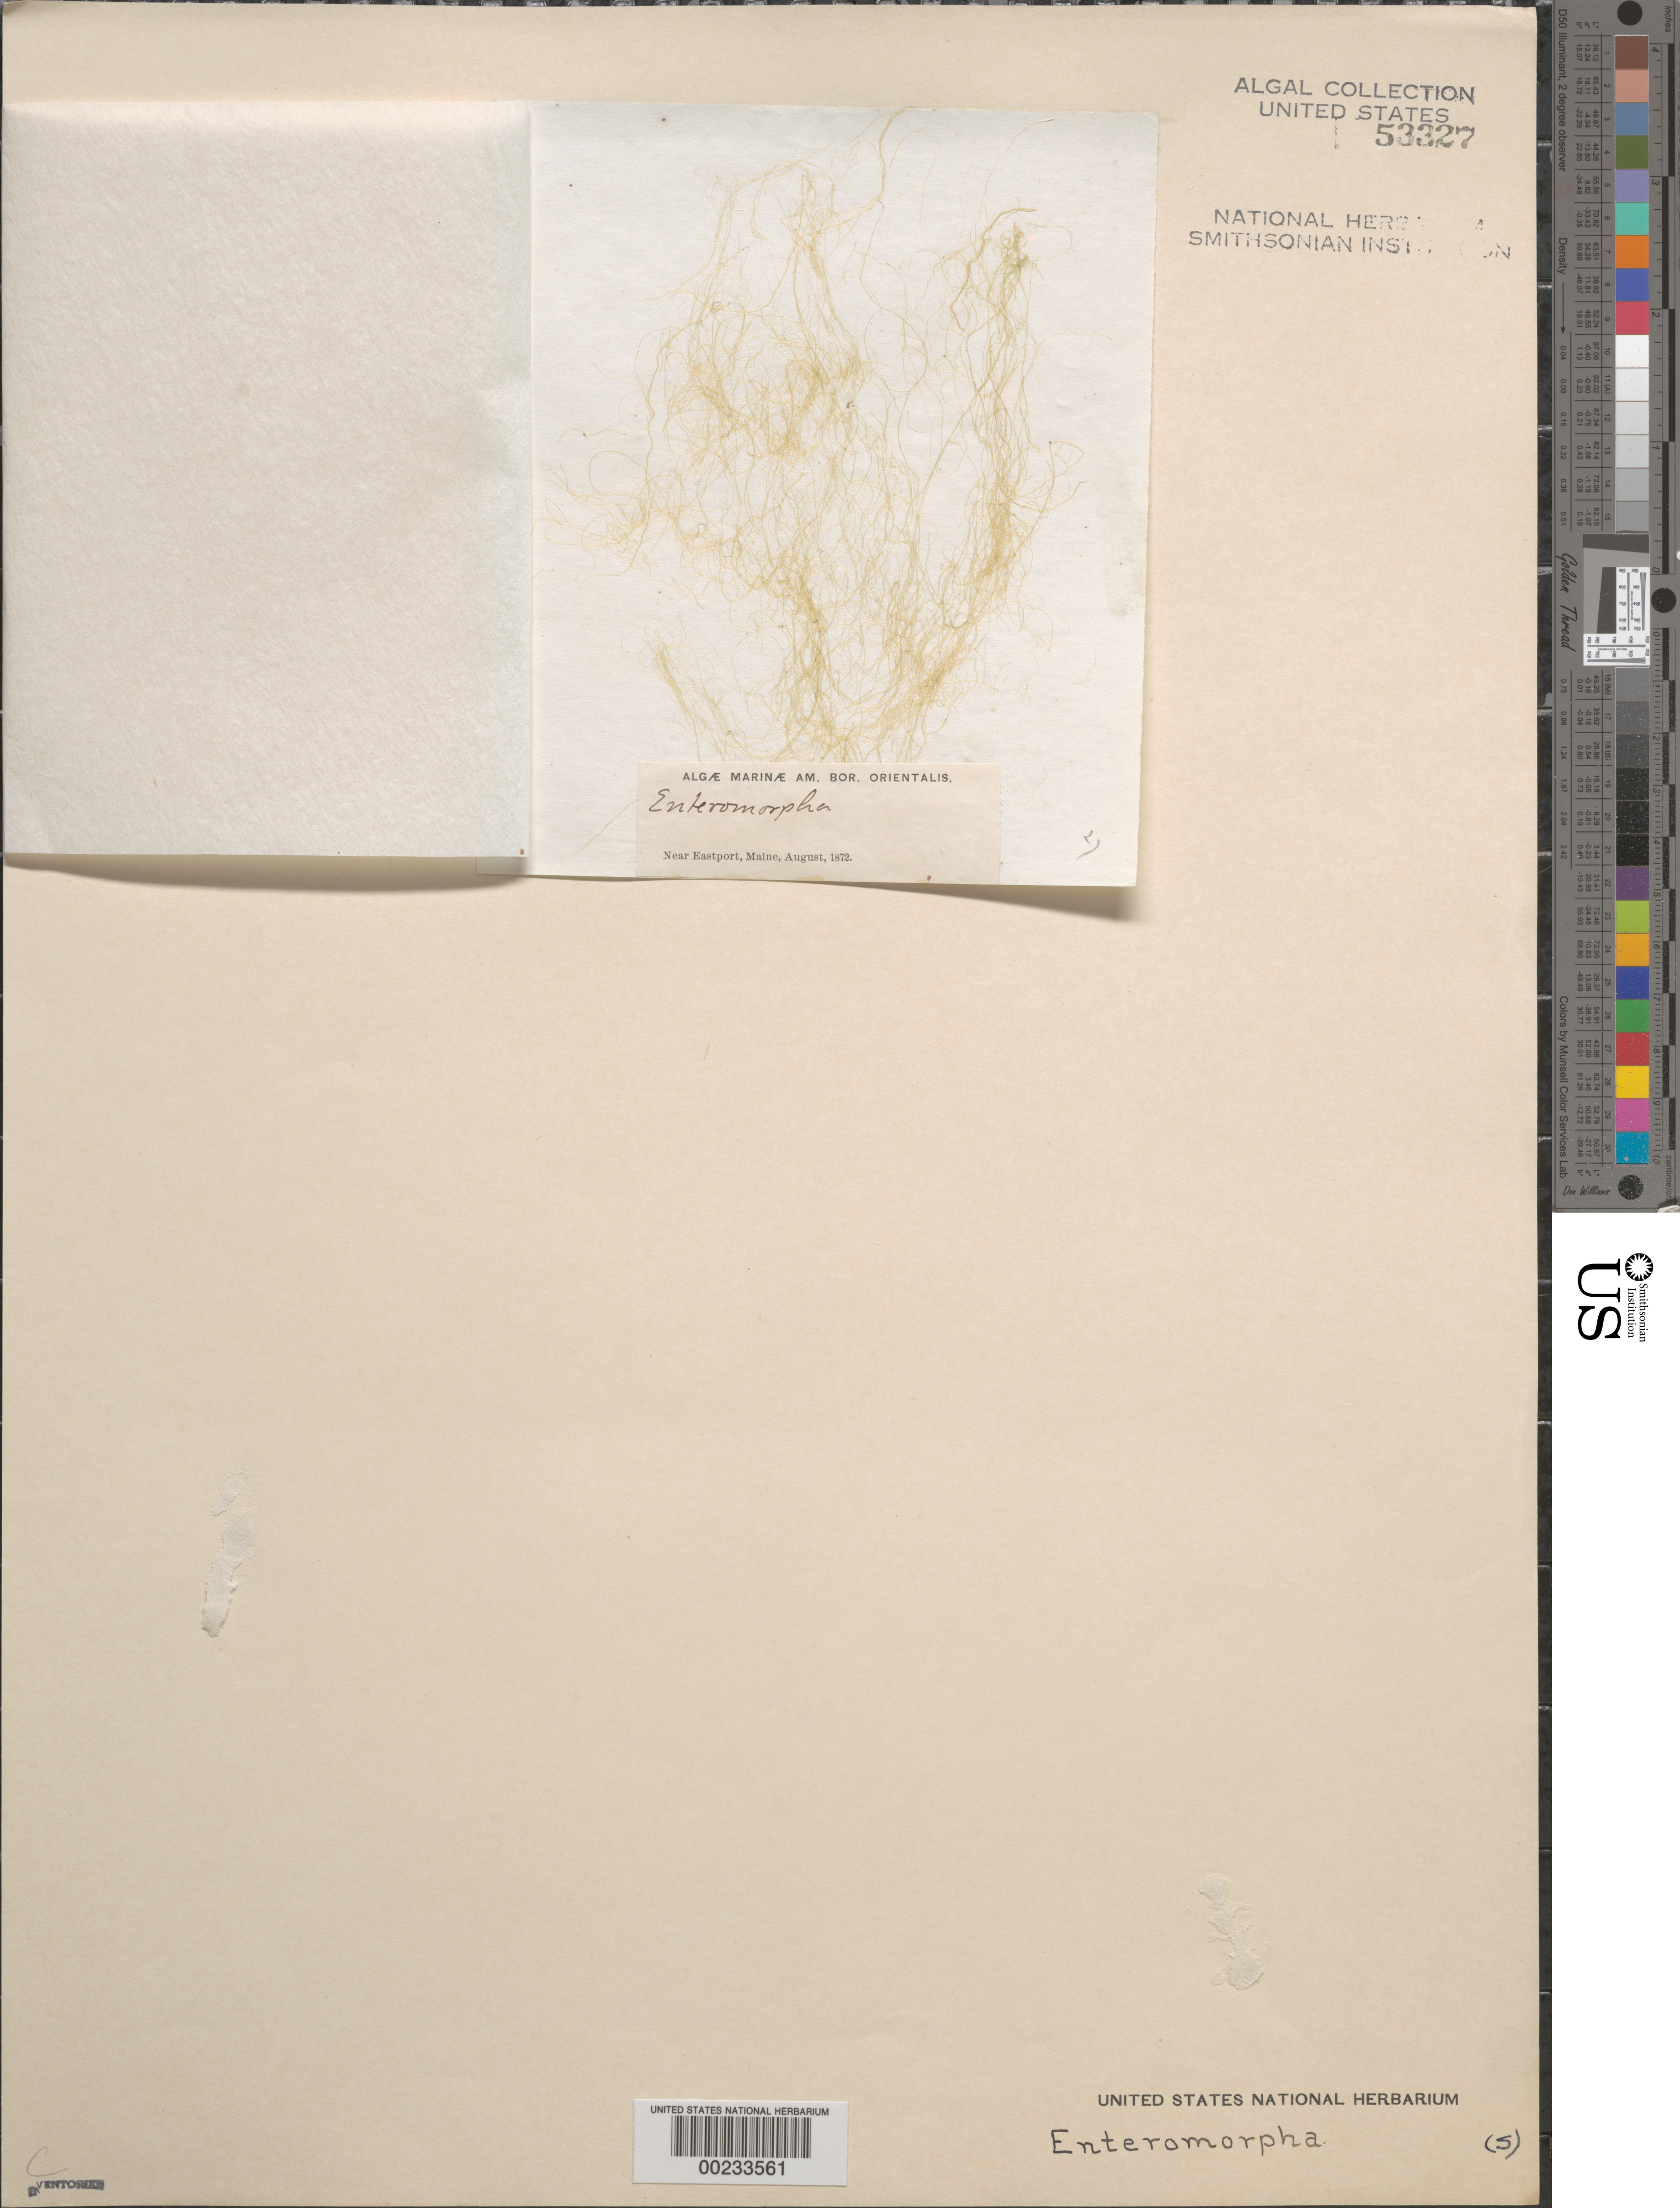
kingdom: Plantae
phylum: Chlorophyta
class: Ulvophyceae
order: Ulvales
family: Ulvaceae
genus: Ulva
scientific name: Ulva sp.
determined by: Algae name updating Project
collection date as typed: Aug 1872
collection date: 1872-08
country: United States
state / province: Maine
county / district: Washington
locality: Near Eastport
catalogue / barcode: US 53327